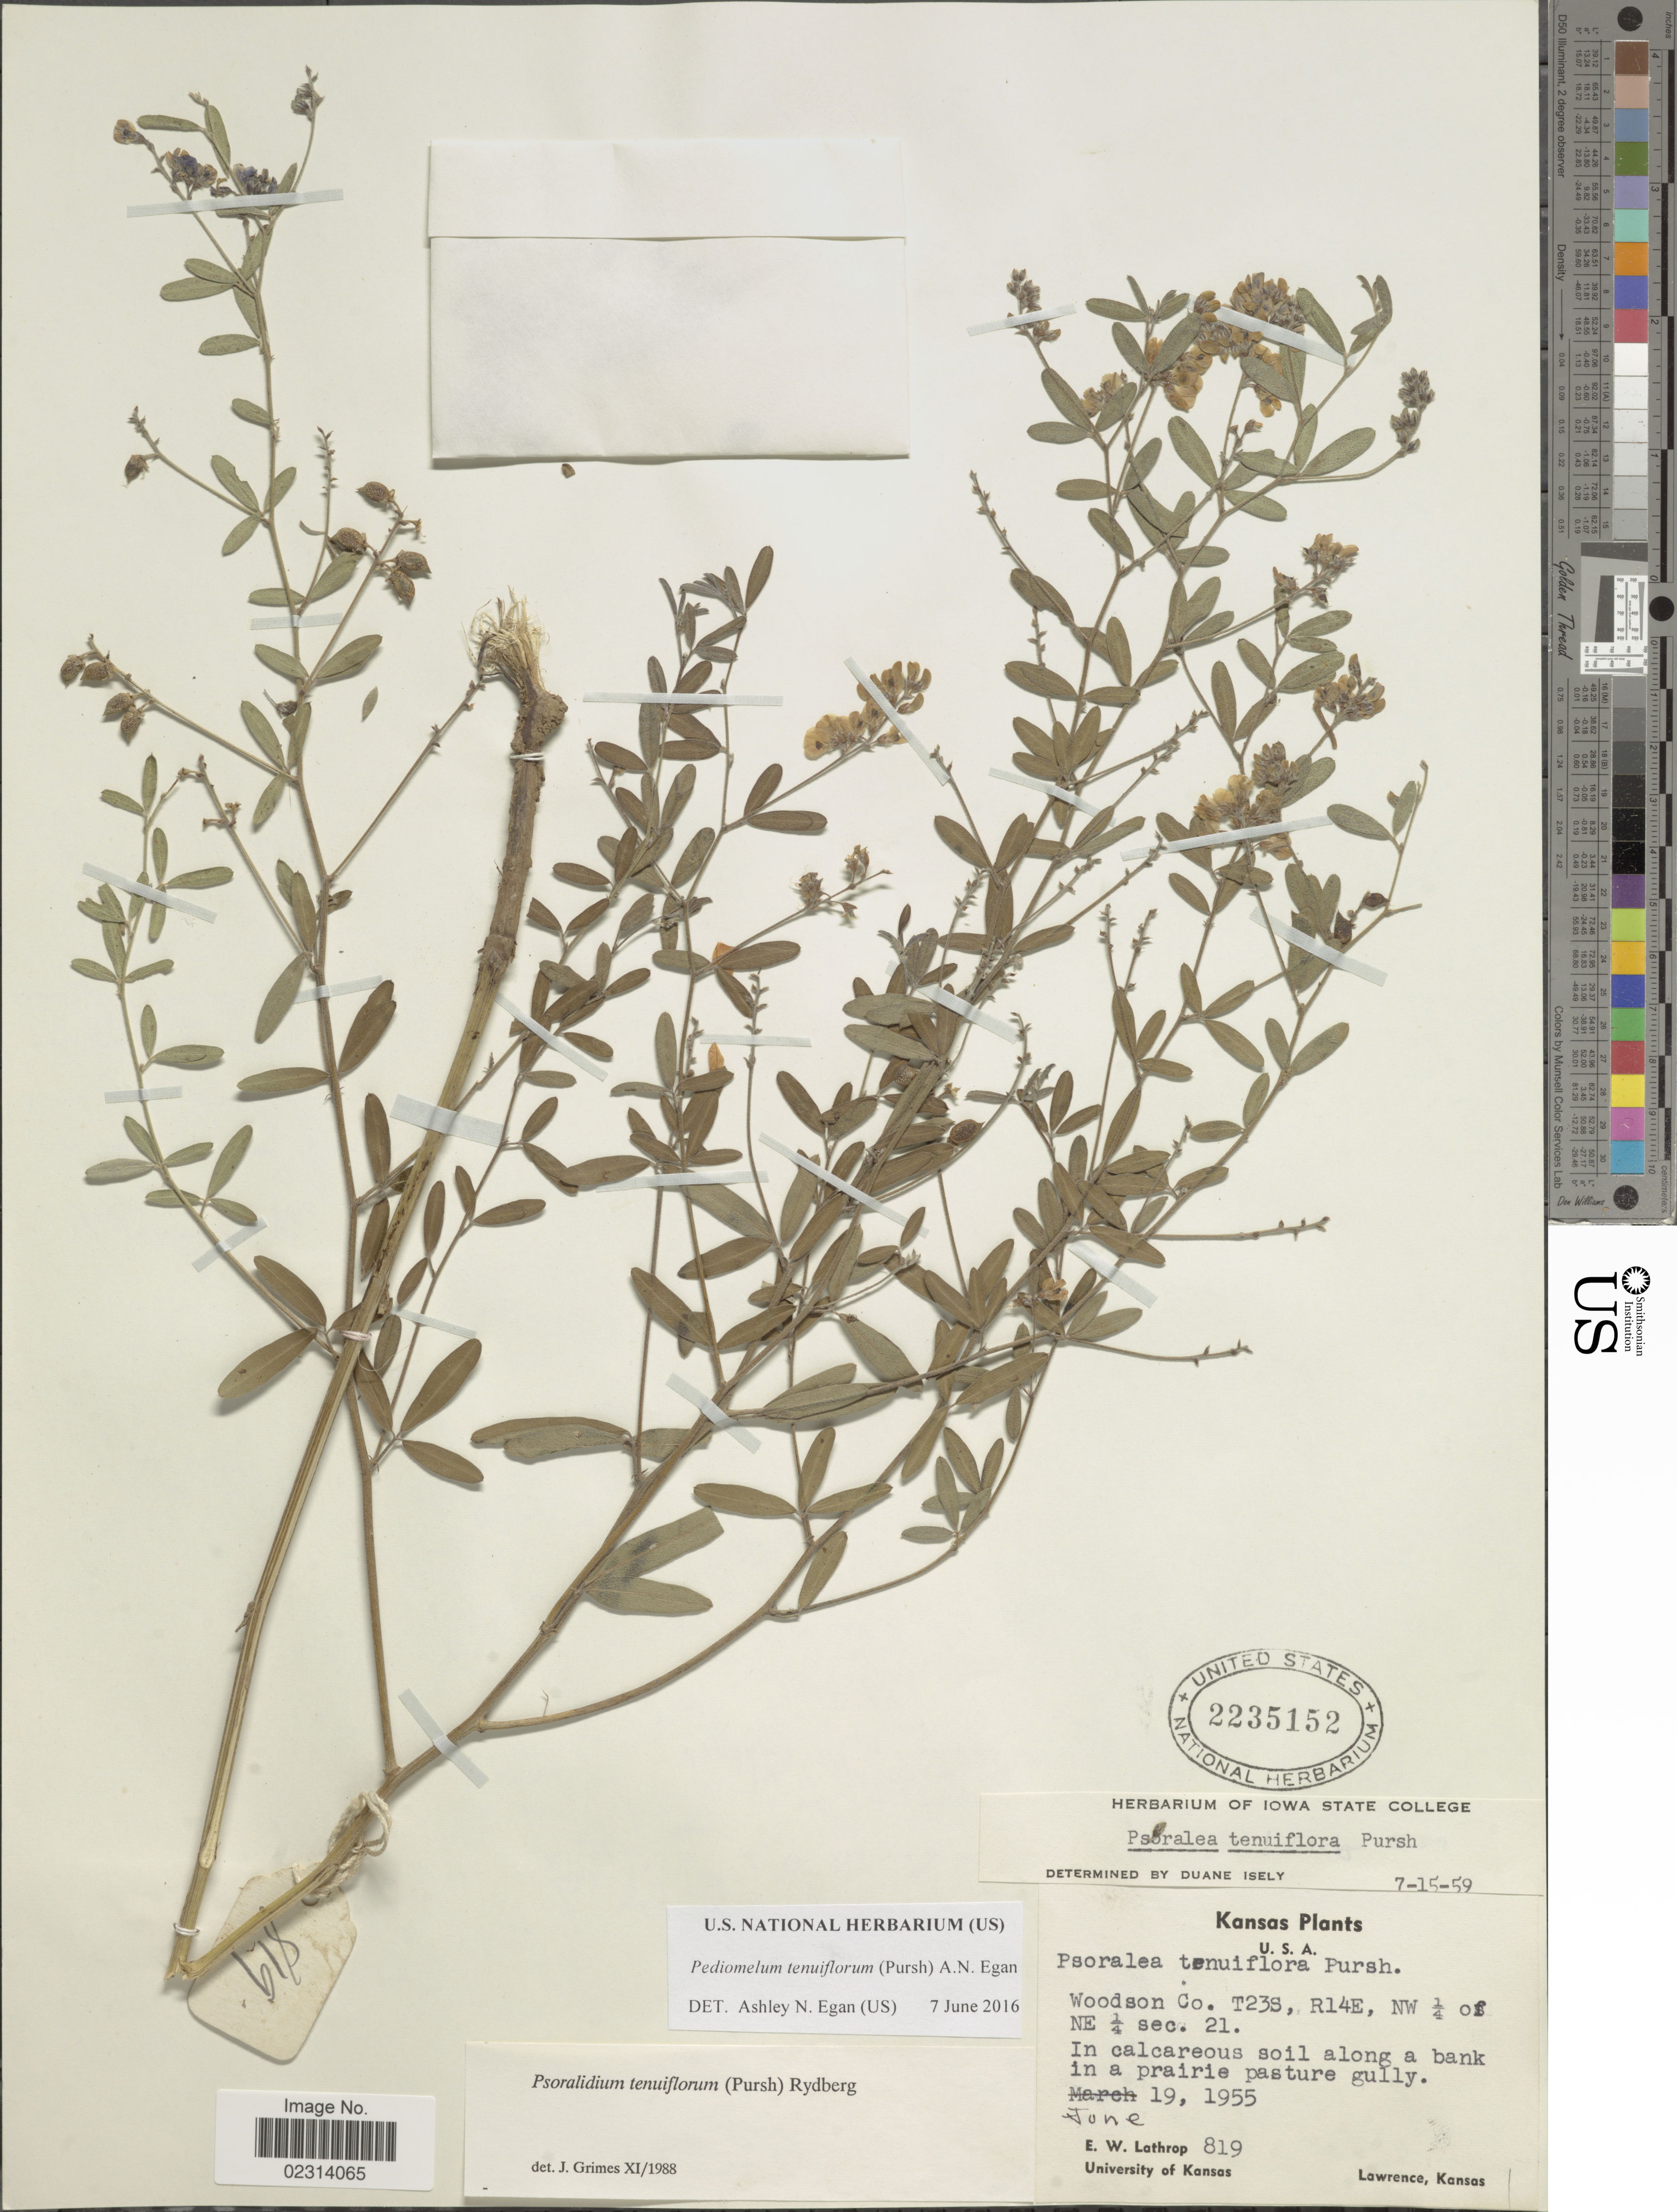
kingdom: Plantae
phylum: Tracheophyta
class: Magnoliopsida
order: Fabales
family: Fabaceae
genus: Psoralidium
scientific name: Psoralidium tenuiflorum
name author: (Pursh) Rydb.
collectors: E. W. Lathrop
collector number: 819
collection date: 1955-06-19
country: United States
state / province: Kansas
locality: Woodson Co., T23S, R14E, NW ¼ of NE ¼ sec. 21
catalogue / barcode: US 2235152